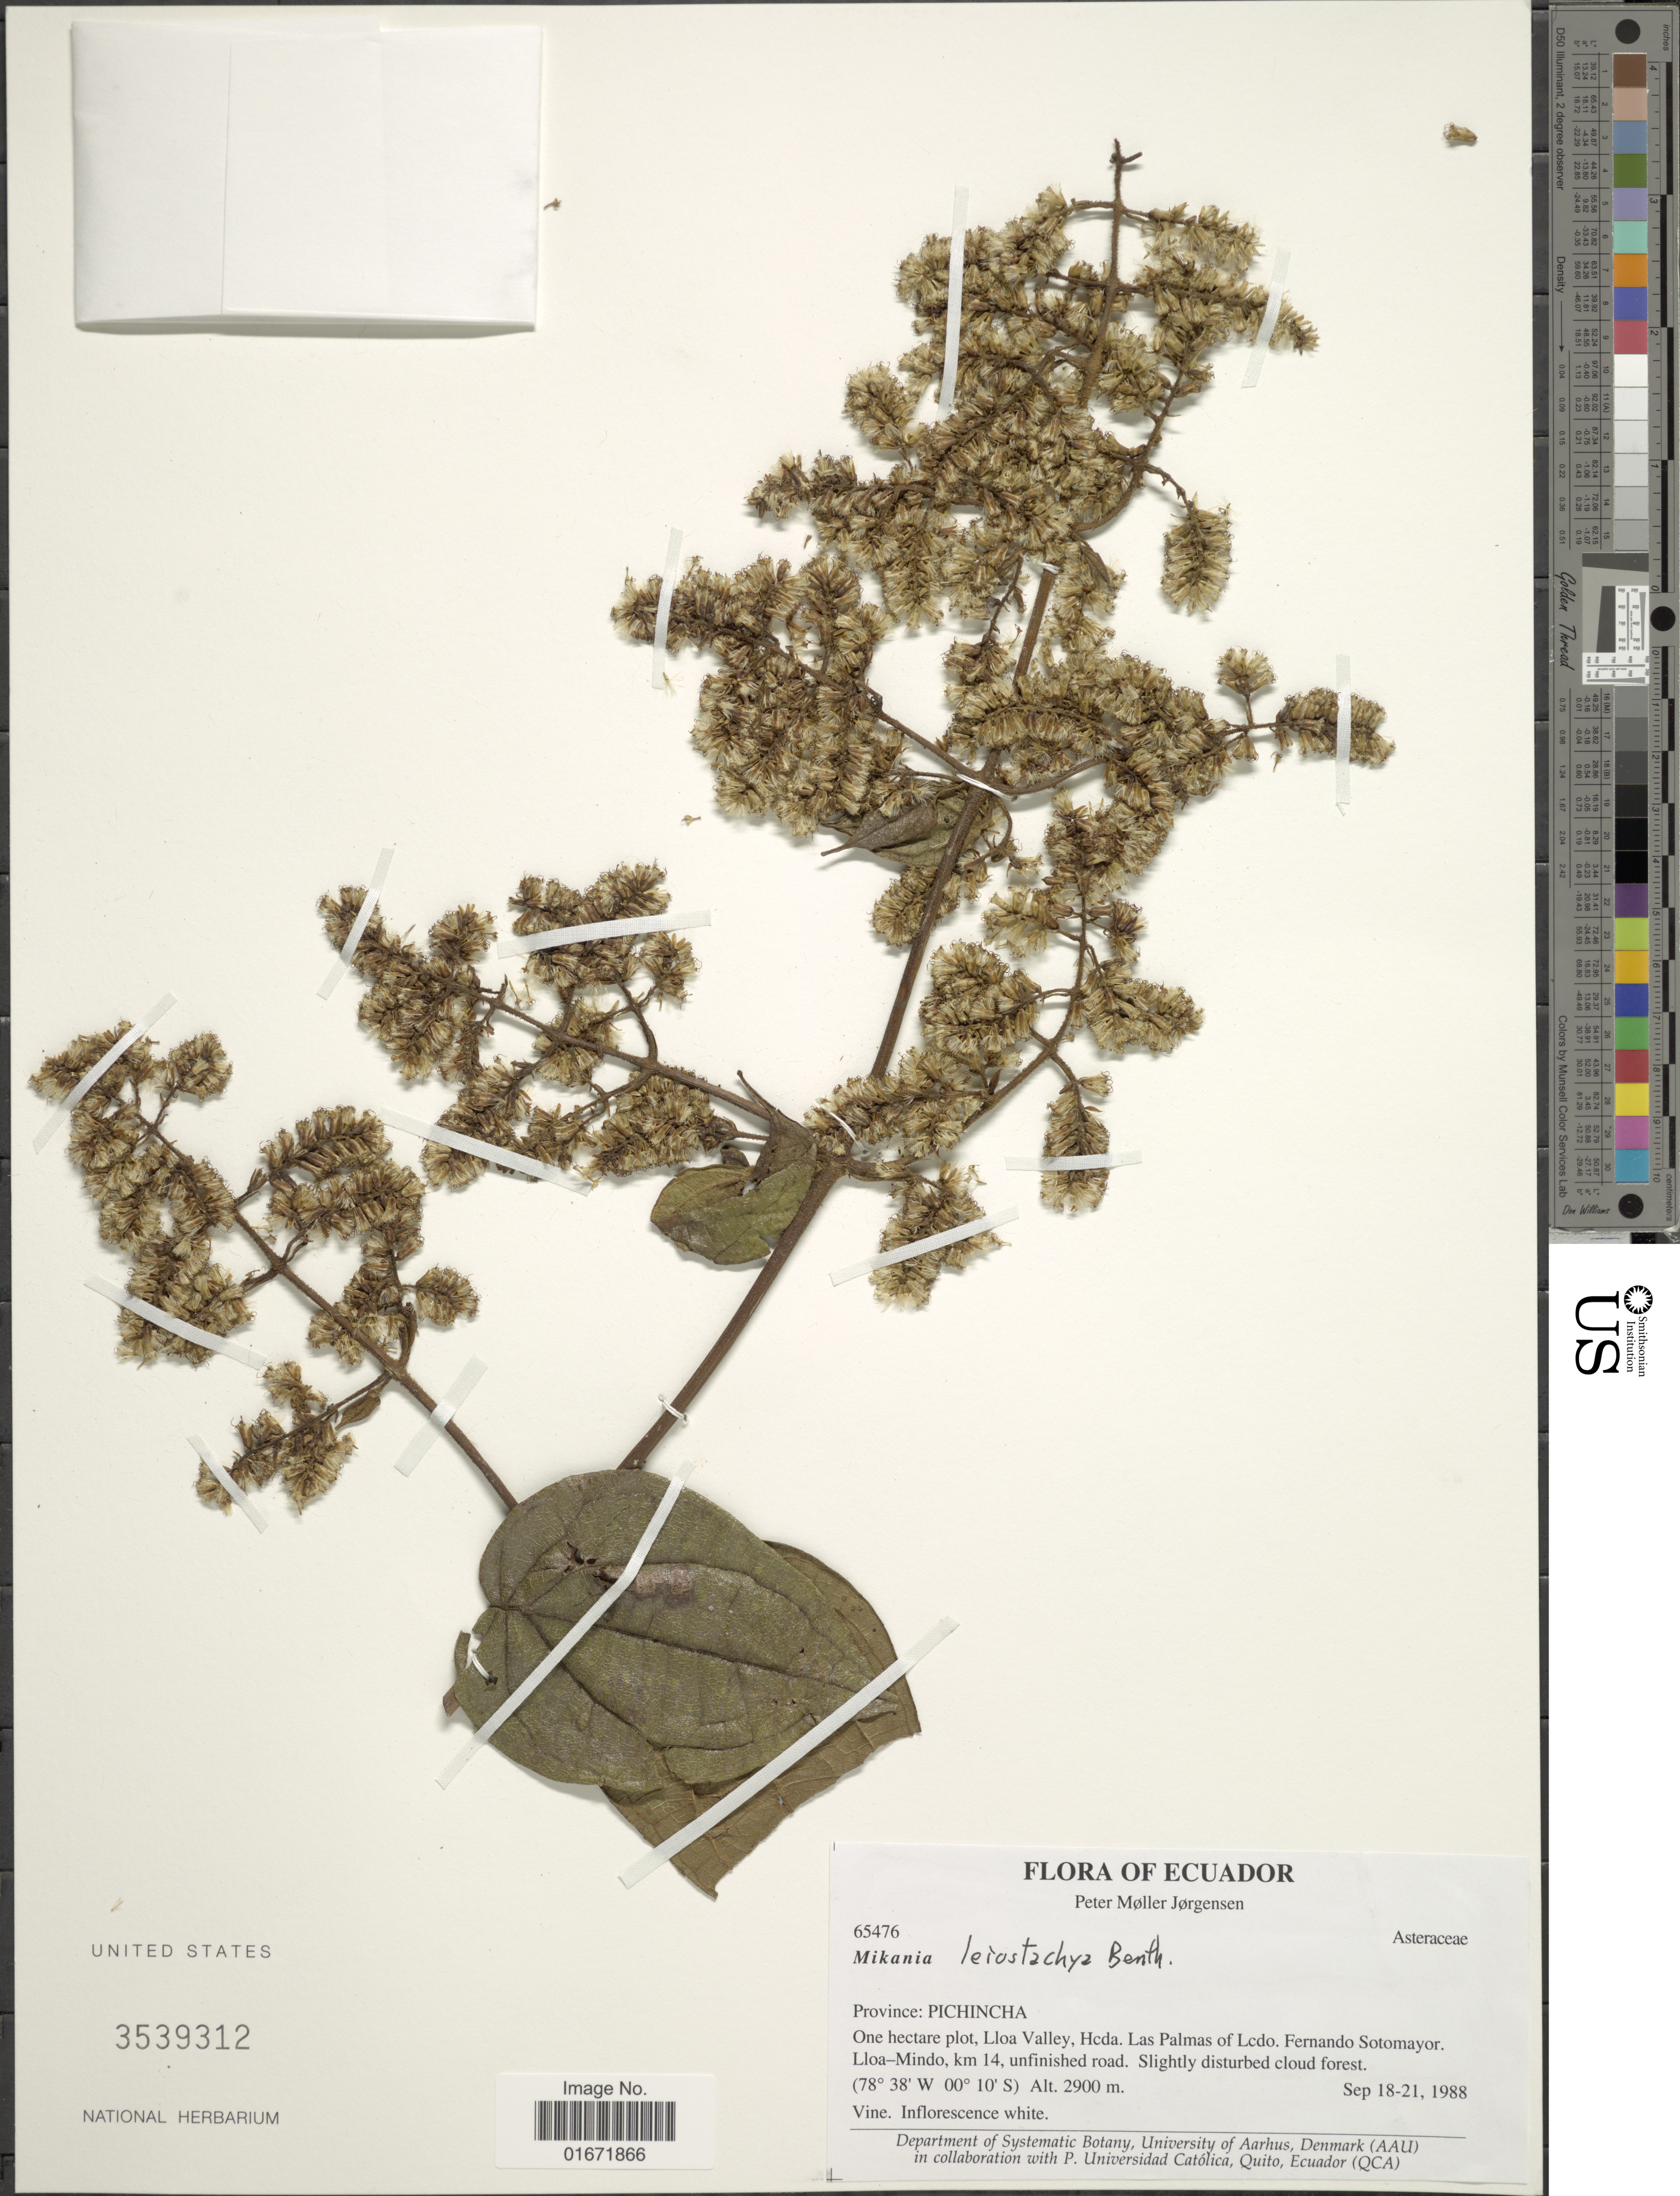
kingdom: Plantae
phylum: Tracheophyta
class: Magnoliopsida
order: Asterales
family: Asteraceae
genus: Mikania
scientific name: Mikania leiostachya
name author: Benth.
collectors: P. M. Jørgensen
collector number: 65476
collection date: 1988-09-18/1988-09-21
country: Ecuador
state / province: Pichincha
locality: Province: Pichincha. One hectare plot, Lloa Valley, Hcda. Las Palmas of Lcdo. Fernando Sotomayor. Lloa-Mindo, km 14, unfinished road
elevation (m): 2900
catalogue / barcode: US 3539312